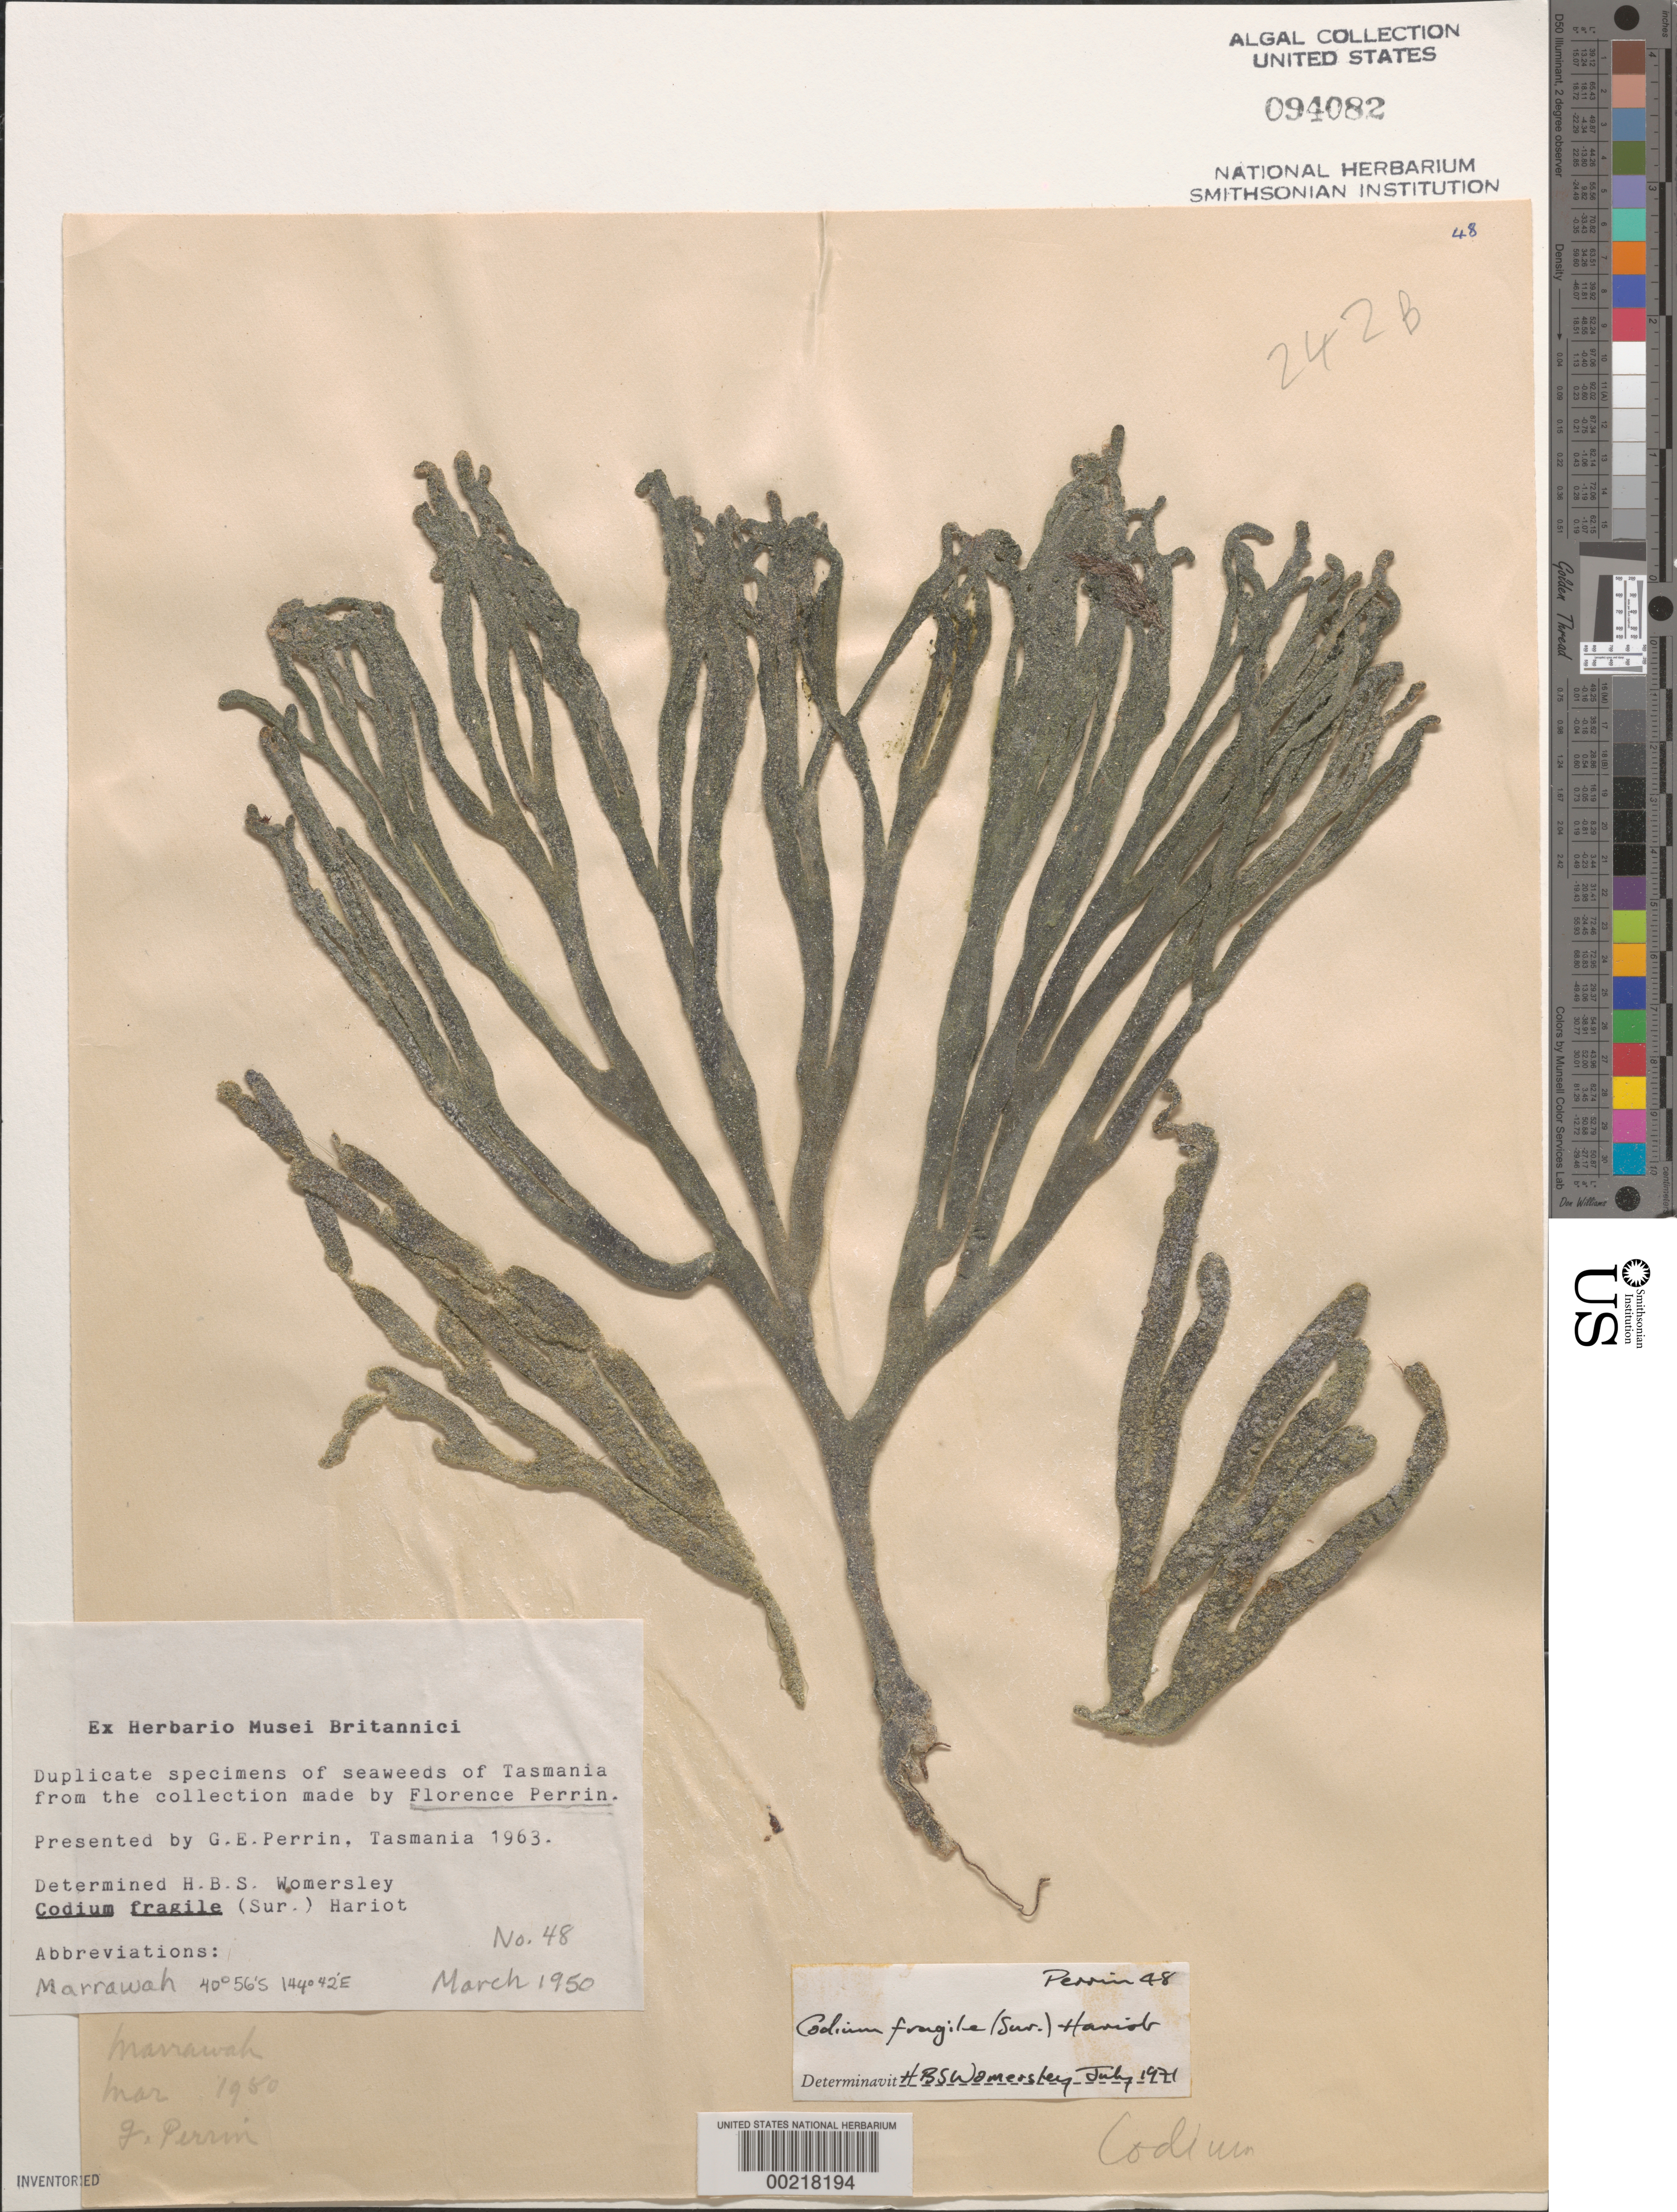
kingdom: Plantae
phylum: Chlorophyta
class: Ulvophyceae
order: Bryopsidales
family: Codiaceae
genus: Codium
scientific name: Codium fragile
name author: (Suringar) P. Hariot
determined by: Womersley, H. B. S.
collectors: F. Perrin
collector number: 48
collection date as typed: Mar 1950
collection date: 1950-03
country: Australia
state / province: Tasmania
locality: Marrawah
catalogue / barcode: US 94082